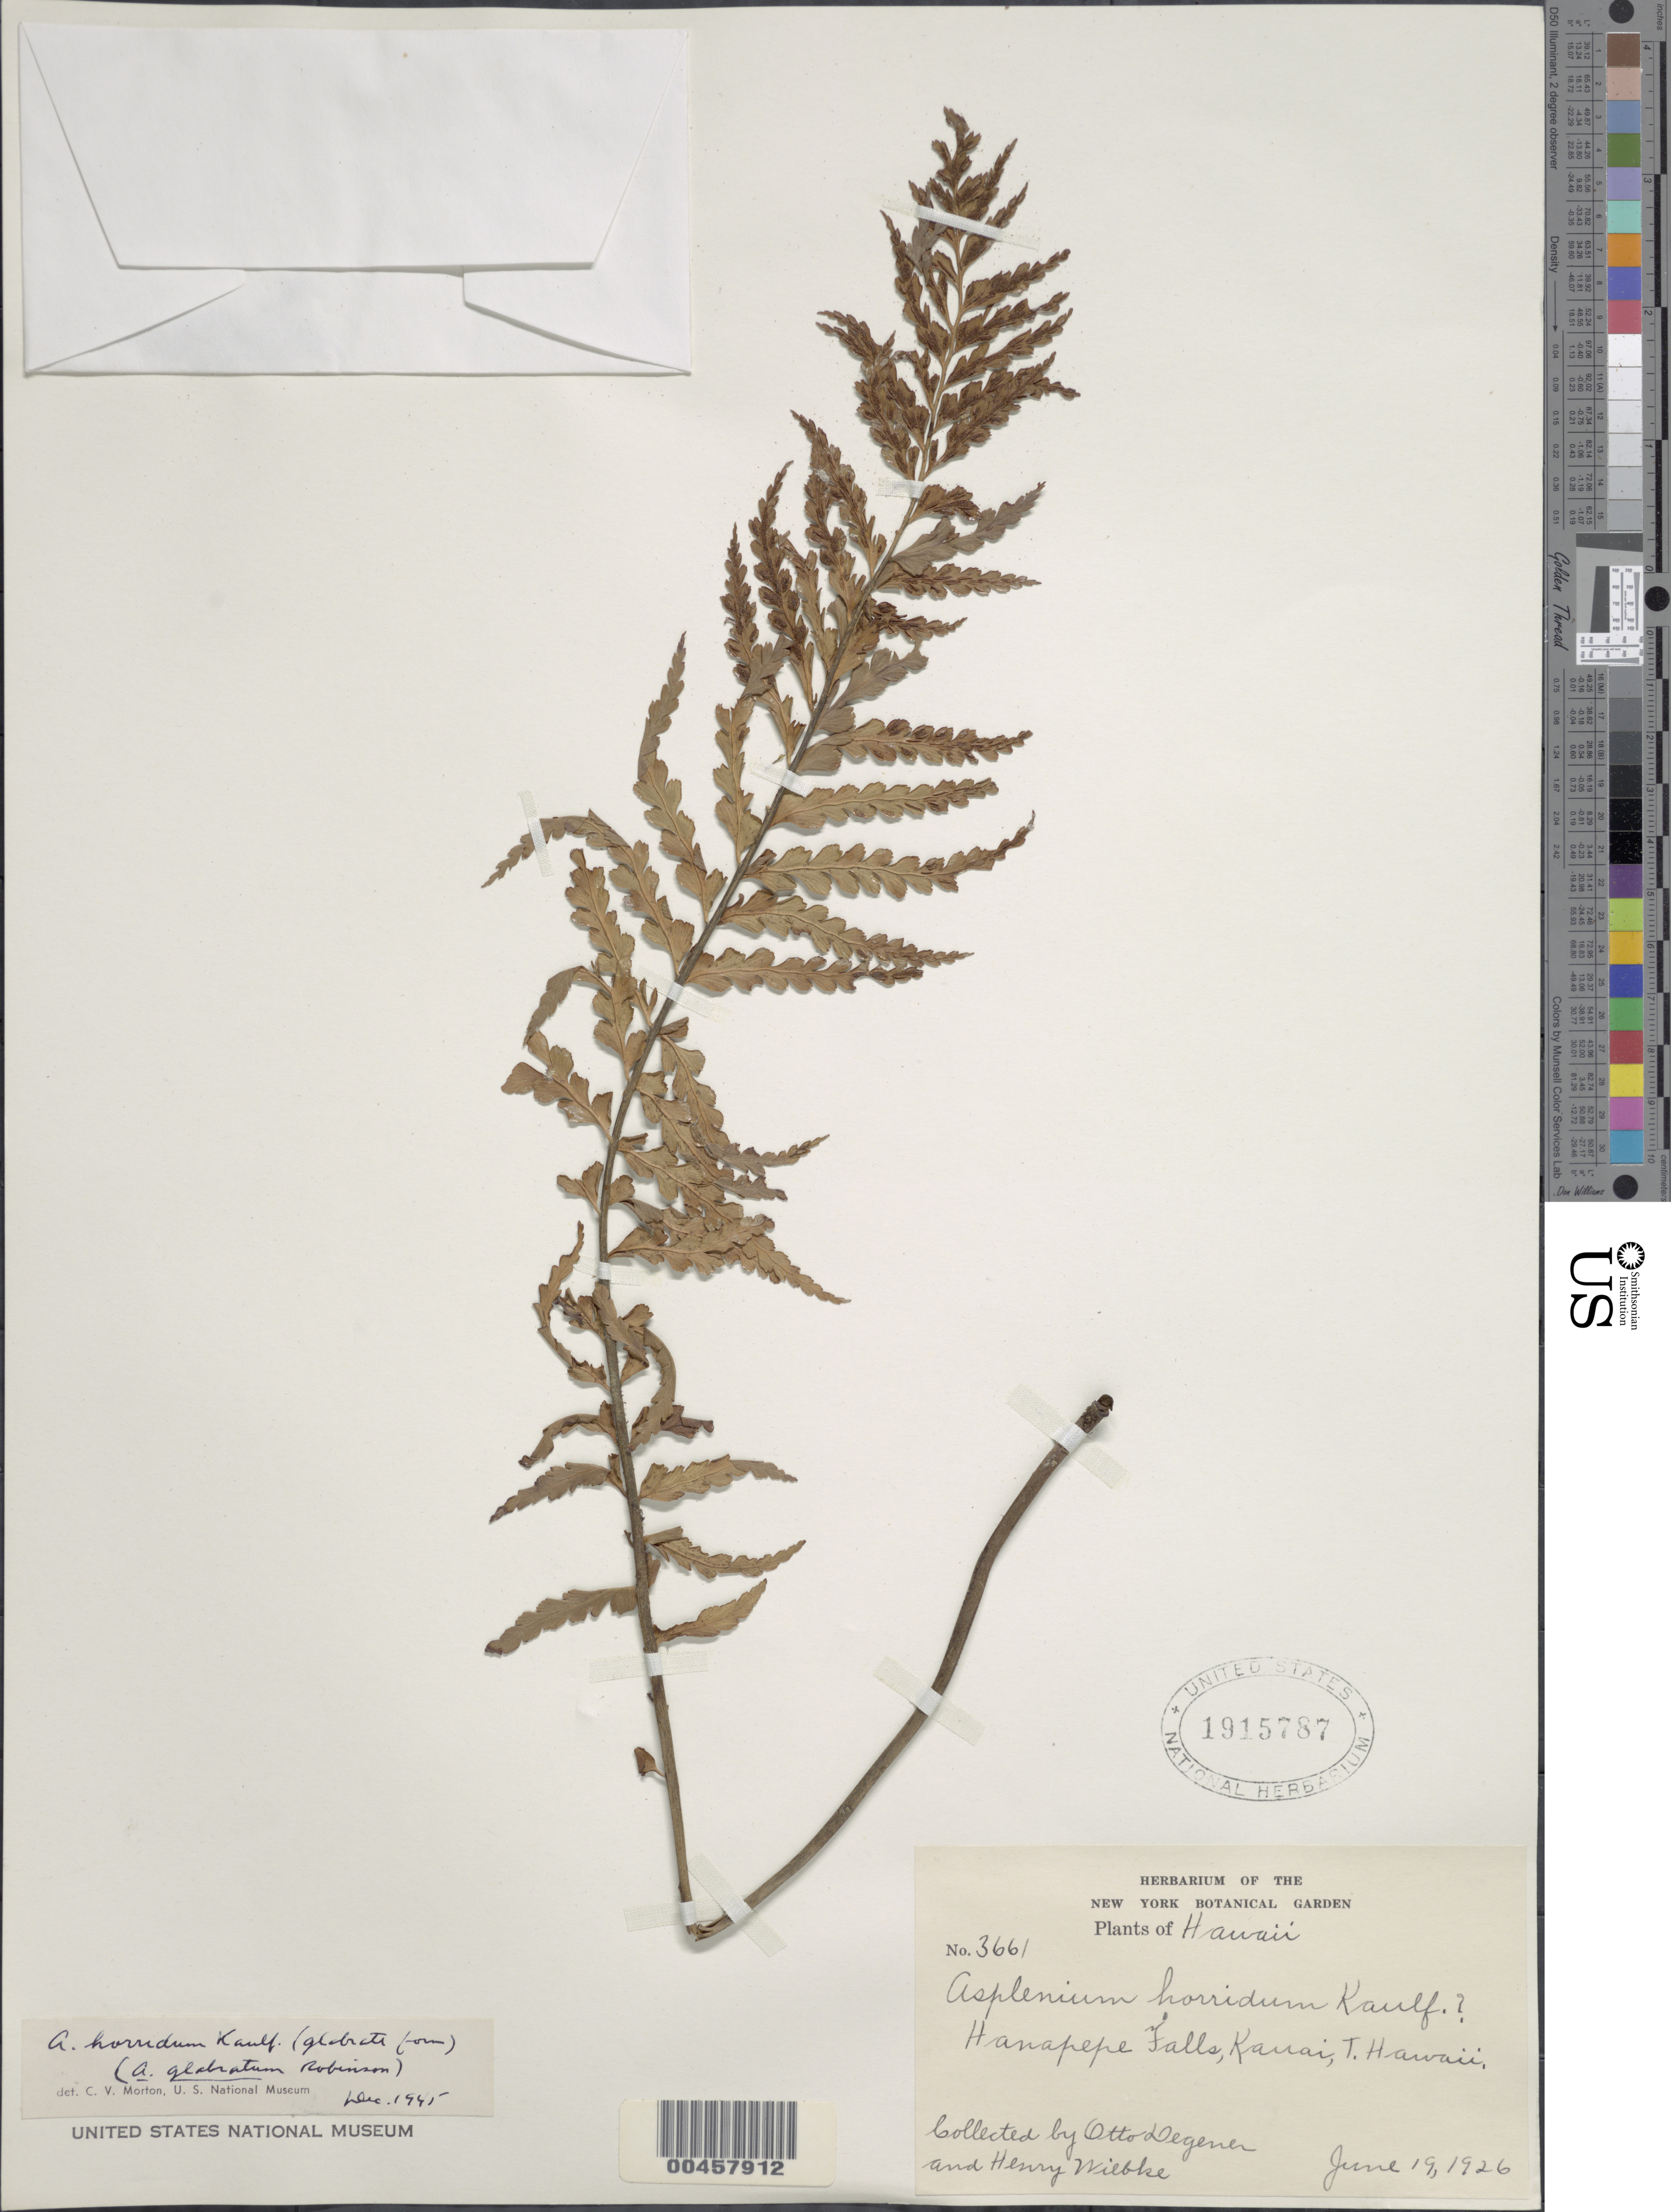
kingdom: Plantae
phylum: Tracheophyta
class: Polypodiopsida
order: Polypodiales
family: Aspleniaceae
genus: Asplenium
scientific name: Asplenium horridum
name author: Kaulf.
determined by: Salgado, A. E.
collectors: O. Degener & H. Wiebke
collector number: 3661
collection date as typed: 19 Jun 1926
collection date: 1926-06-19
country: United States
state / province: Hawaii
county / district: Kauai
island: Kaua'i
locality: Hanapepe Falls, Kauai, T. Hawaii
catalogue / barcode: US 1915787